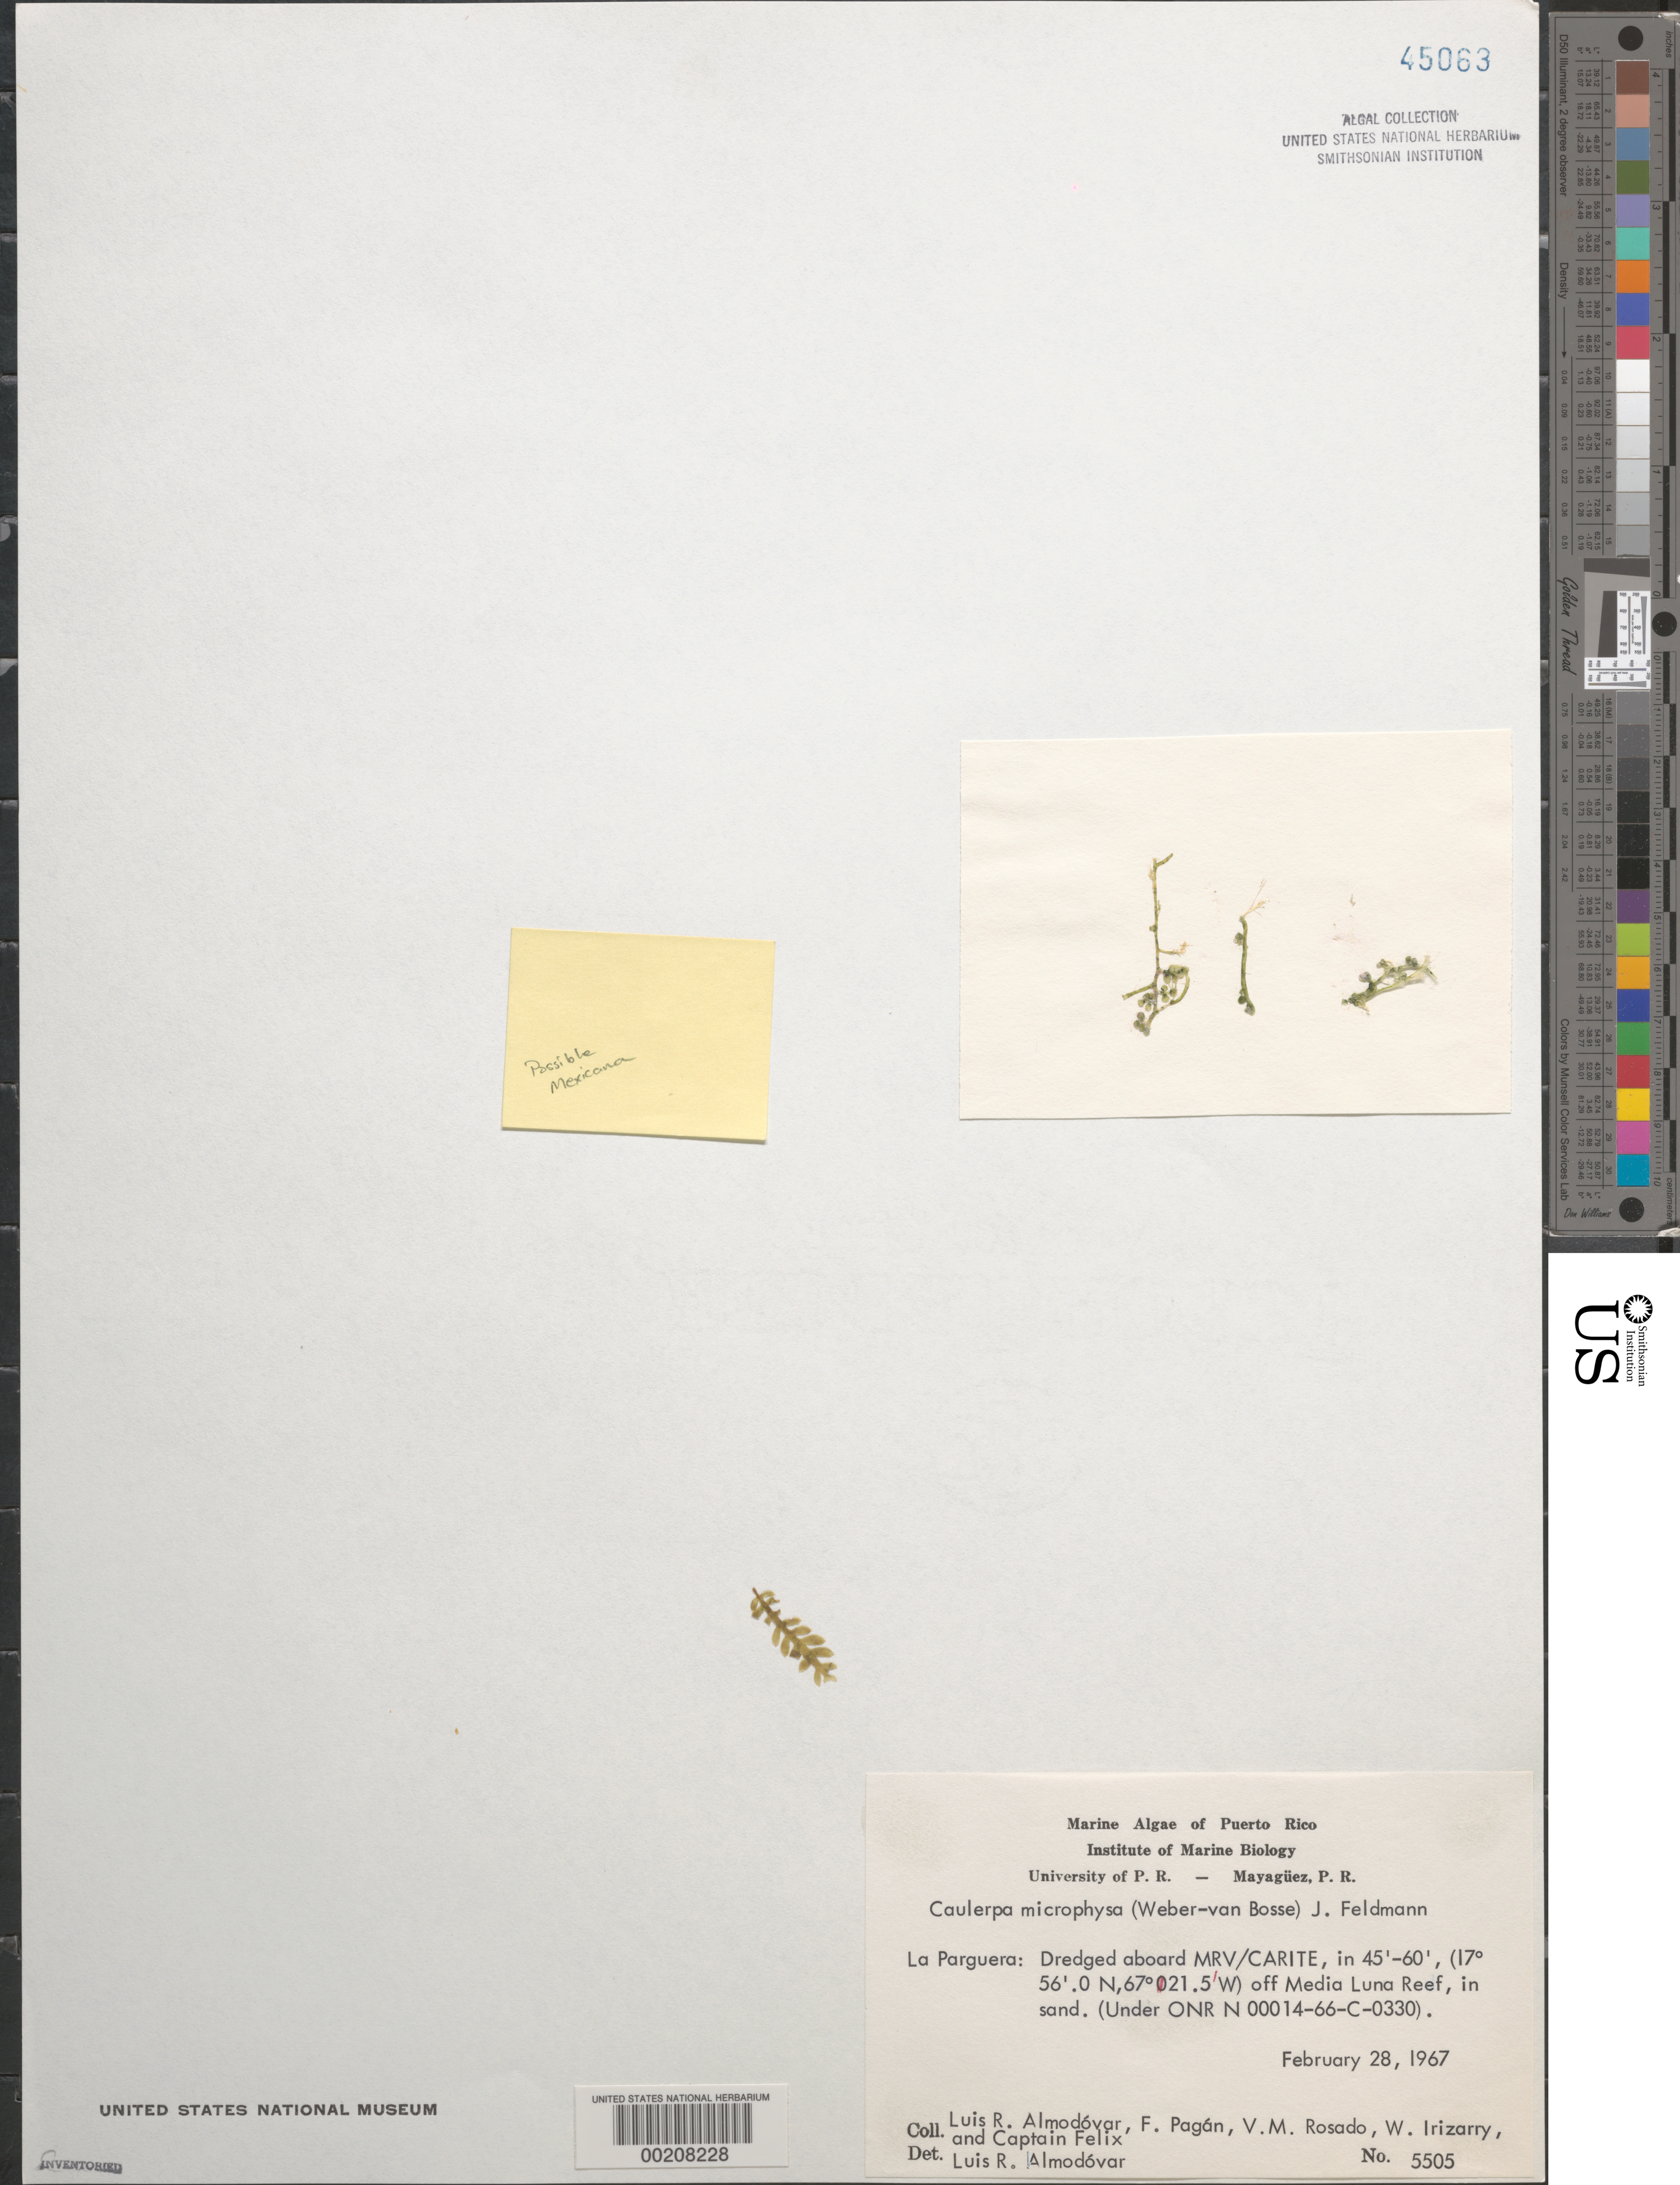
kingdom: Plantae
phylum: Chlorophyta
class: Ulvophyceae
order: Bryopsidales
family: Caulerpaceae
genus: Caulerpa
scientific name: Caulerpa microphysa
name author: (Weber Bosse) Feldmann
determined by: Almodovar, L. R.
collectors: L. Almodovar, F. Pagan, V. Rosado, W. Irizarry & C. Felix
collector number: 5505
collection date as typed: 28 Feb 1967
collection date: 1967-02-28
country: Puerto Rico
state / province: Lajas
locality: La Parguera, off Media Luna Reef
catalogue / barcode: US 45063